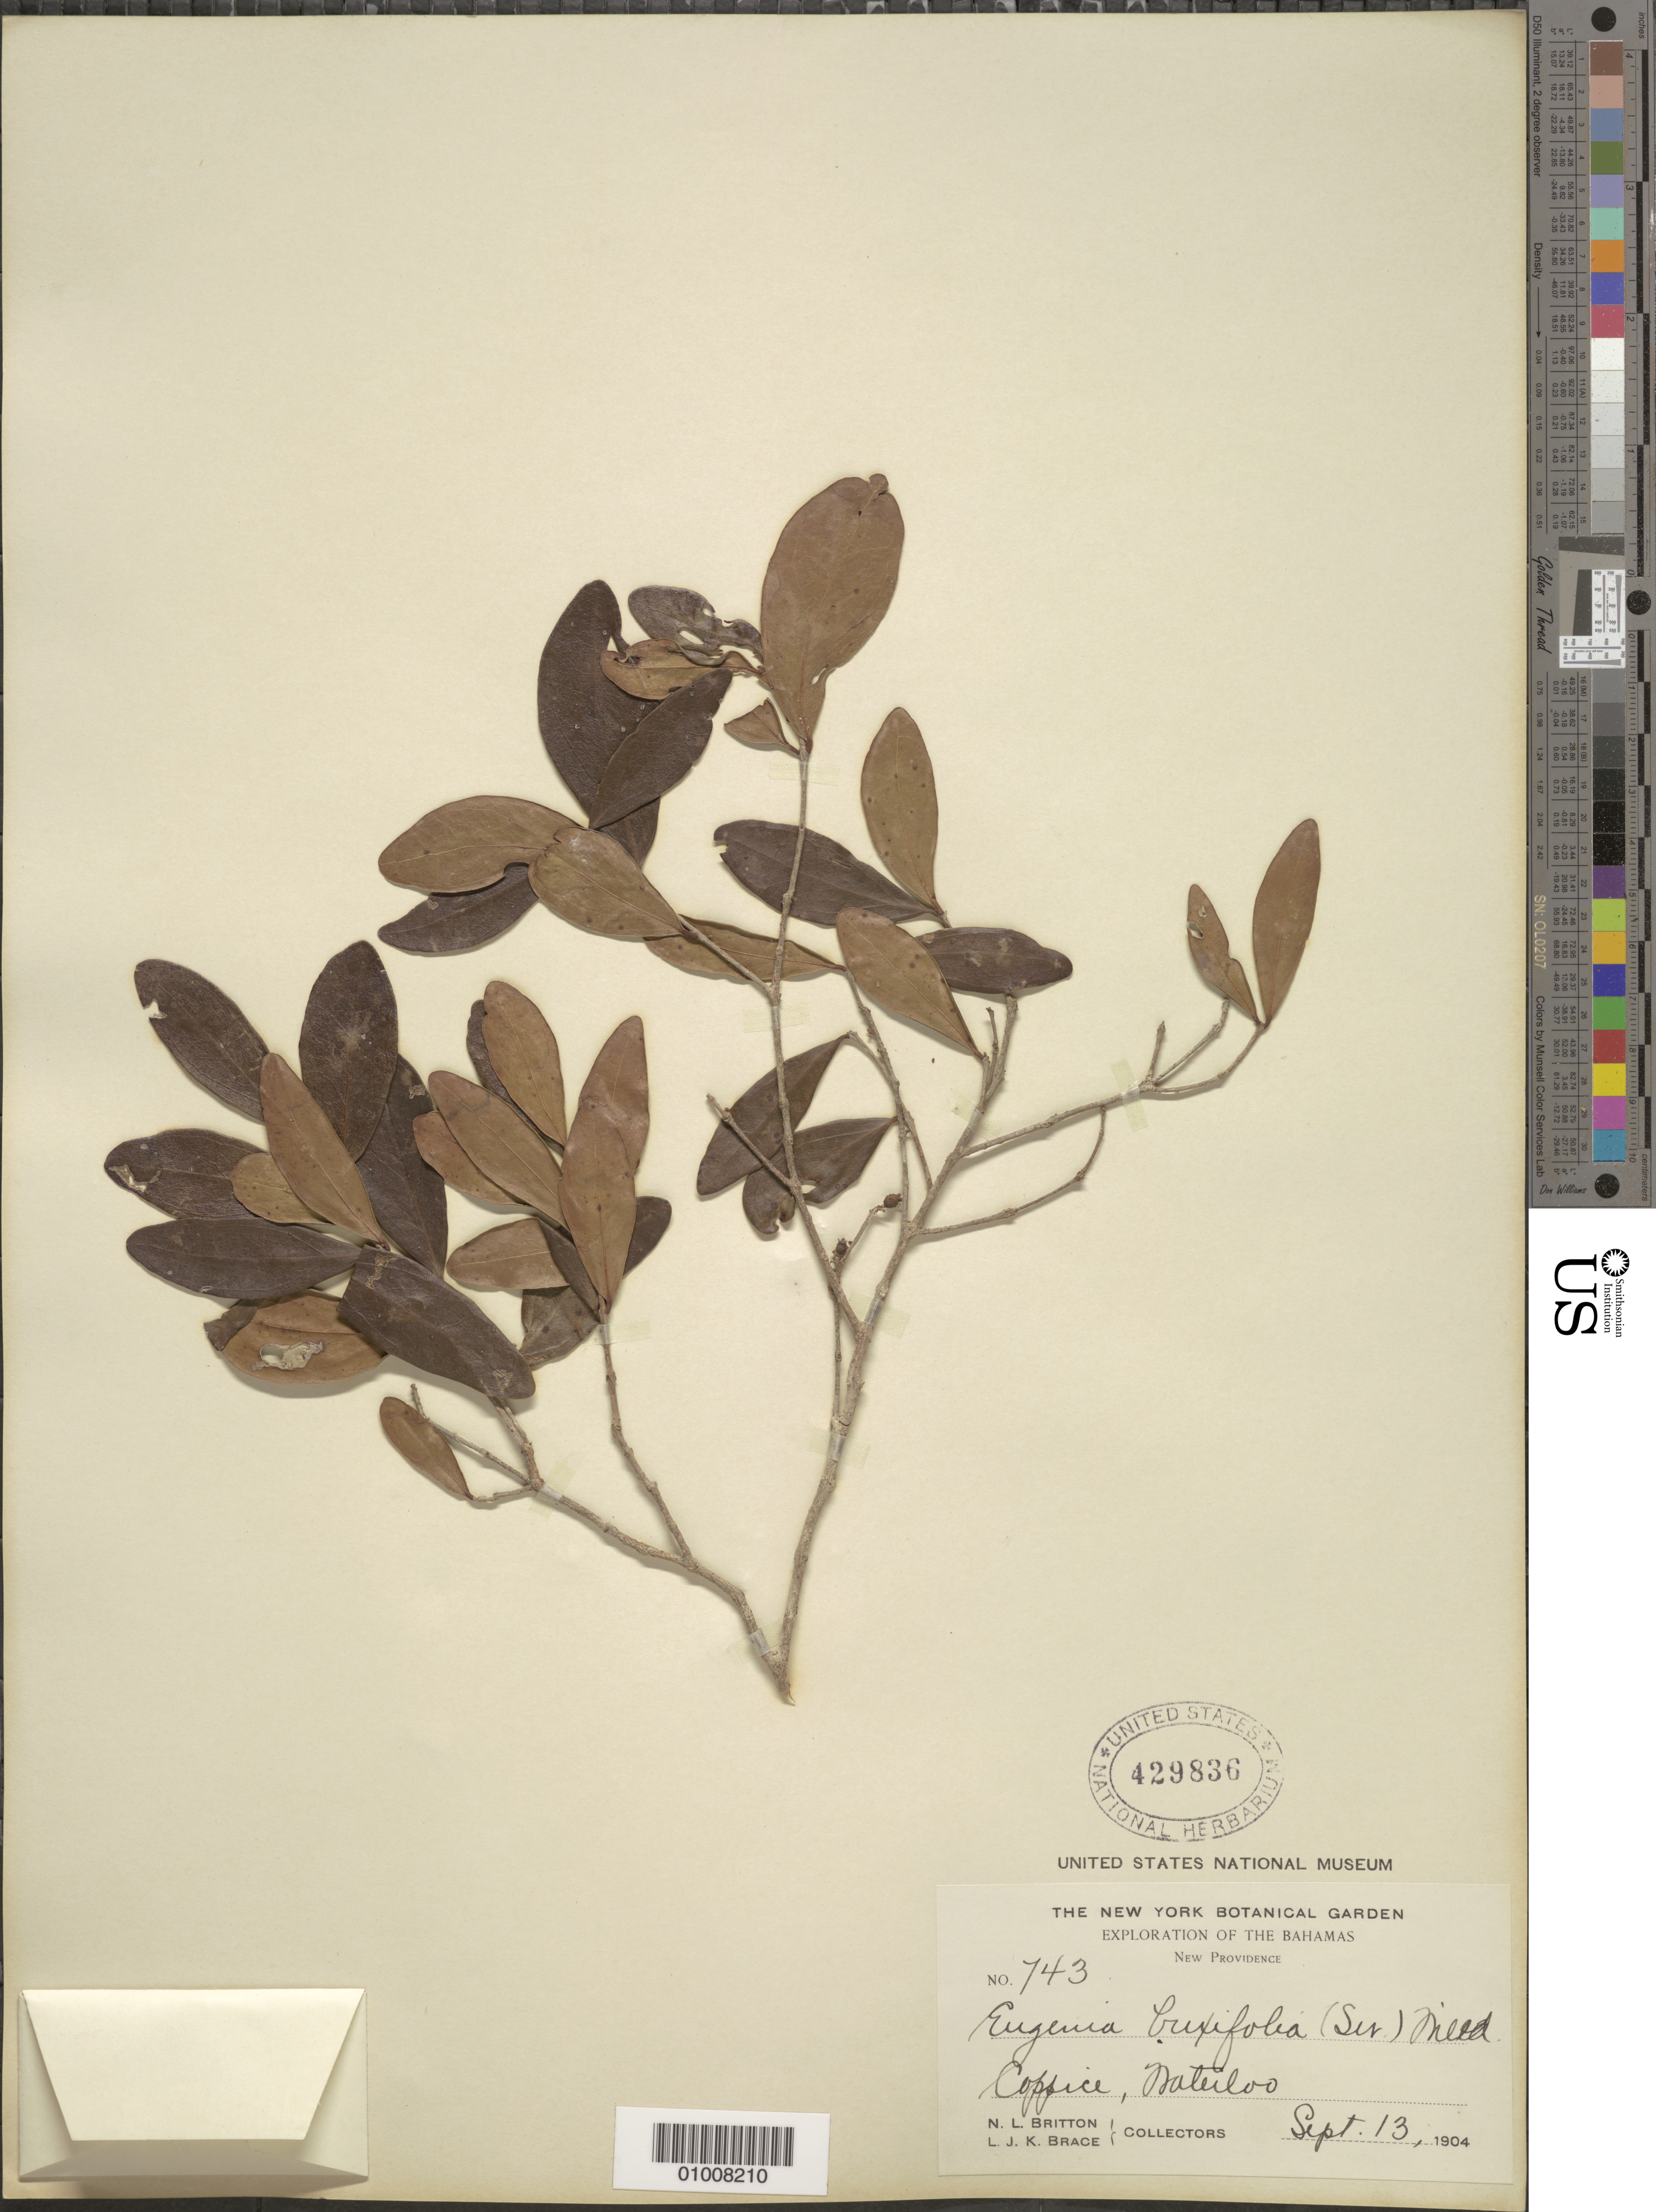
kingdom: Plantae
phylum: Tracheophyta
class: Magnoliopsida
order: Myrtales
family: Myrtaceae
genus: Eugenia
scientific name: Eugenia foetida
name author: Pers.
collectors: N. Britton & L. J. K. Brace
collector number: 743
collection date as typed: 13 Sep 1904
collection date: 1904-09-13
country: Bahamas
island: New Providence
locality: Waterloo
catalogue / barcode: US 429836